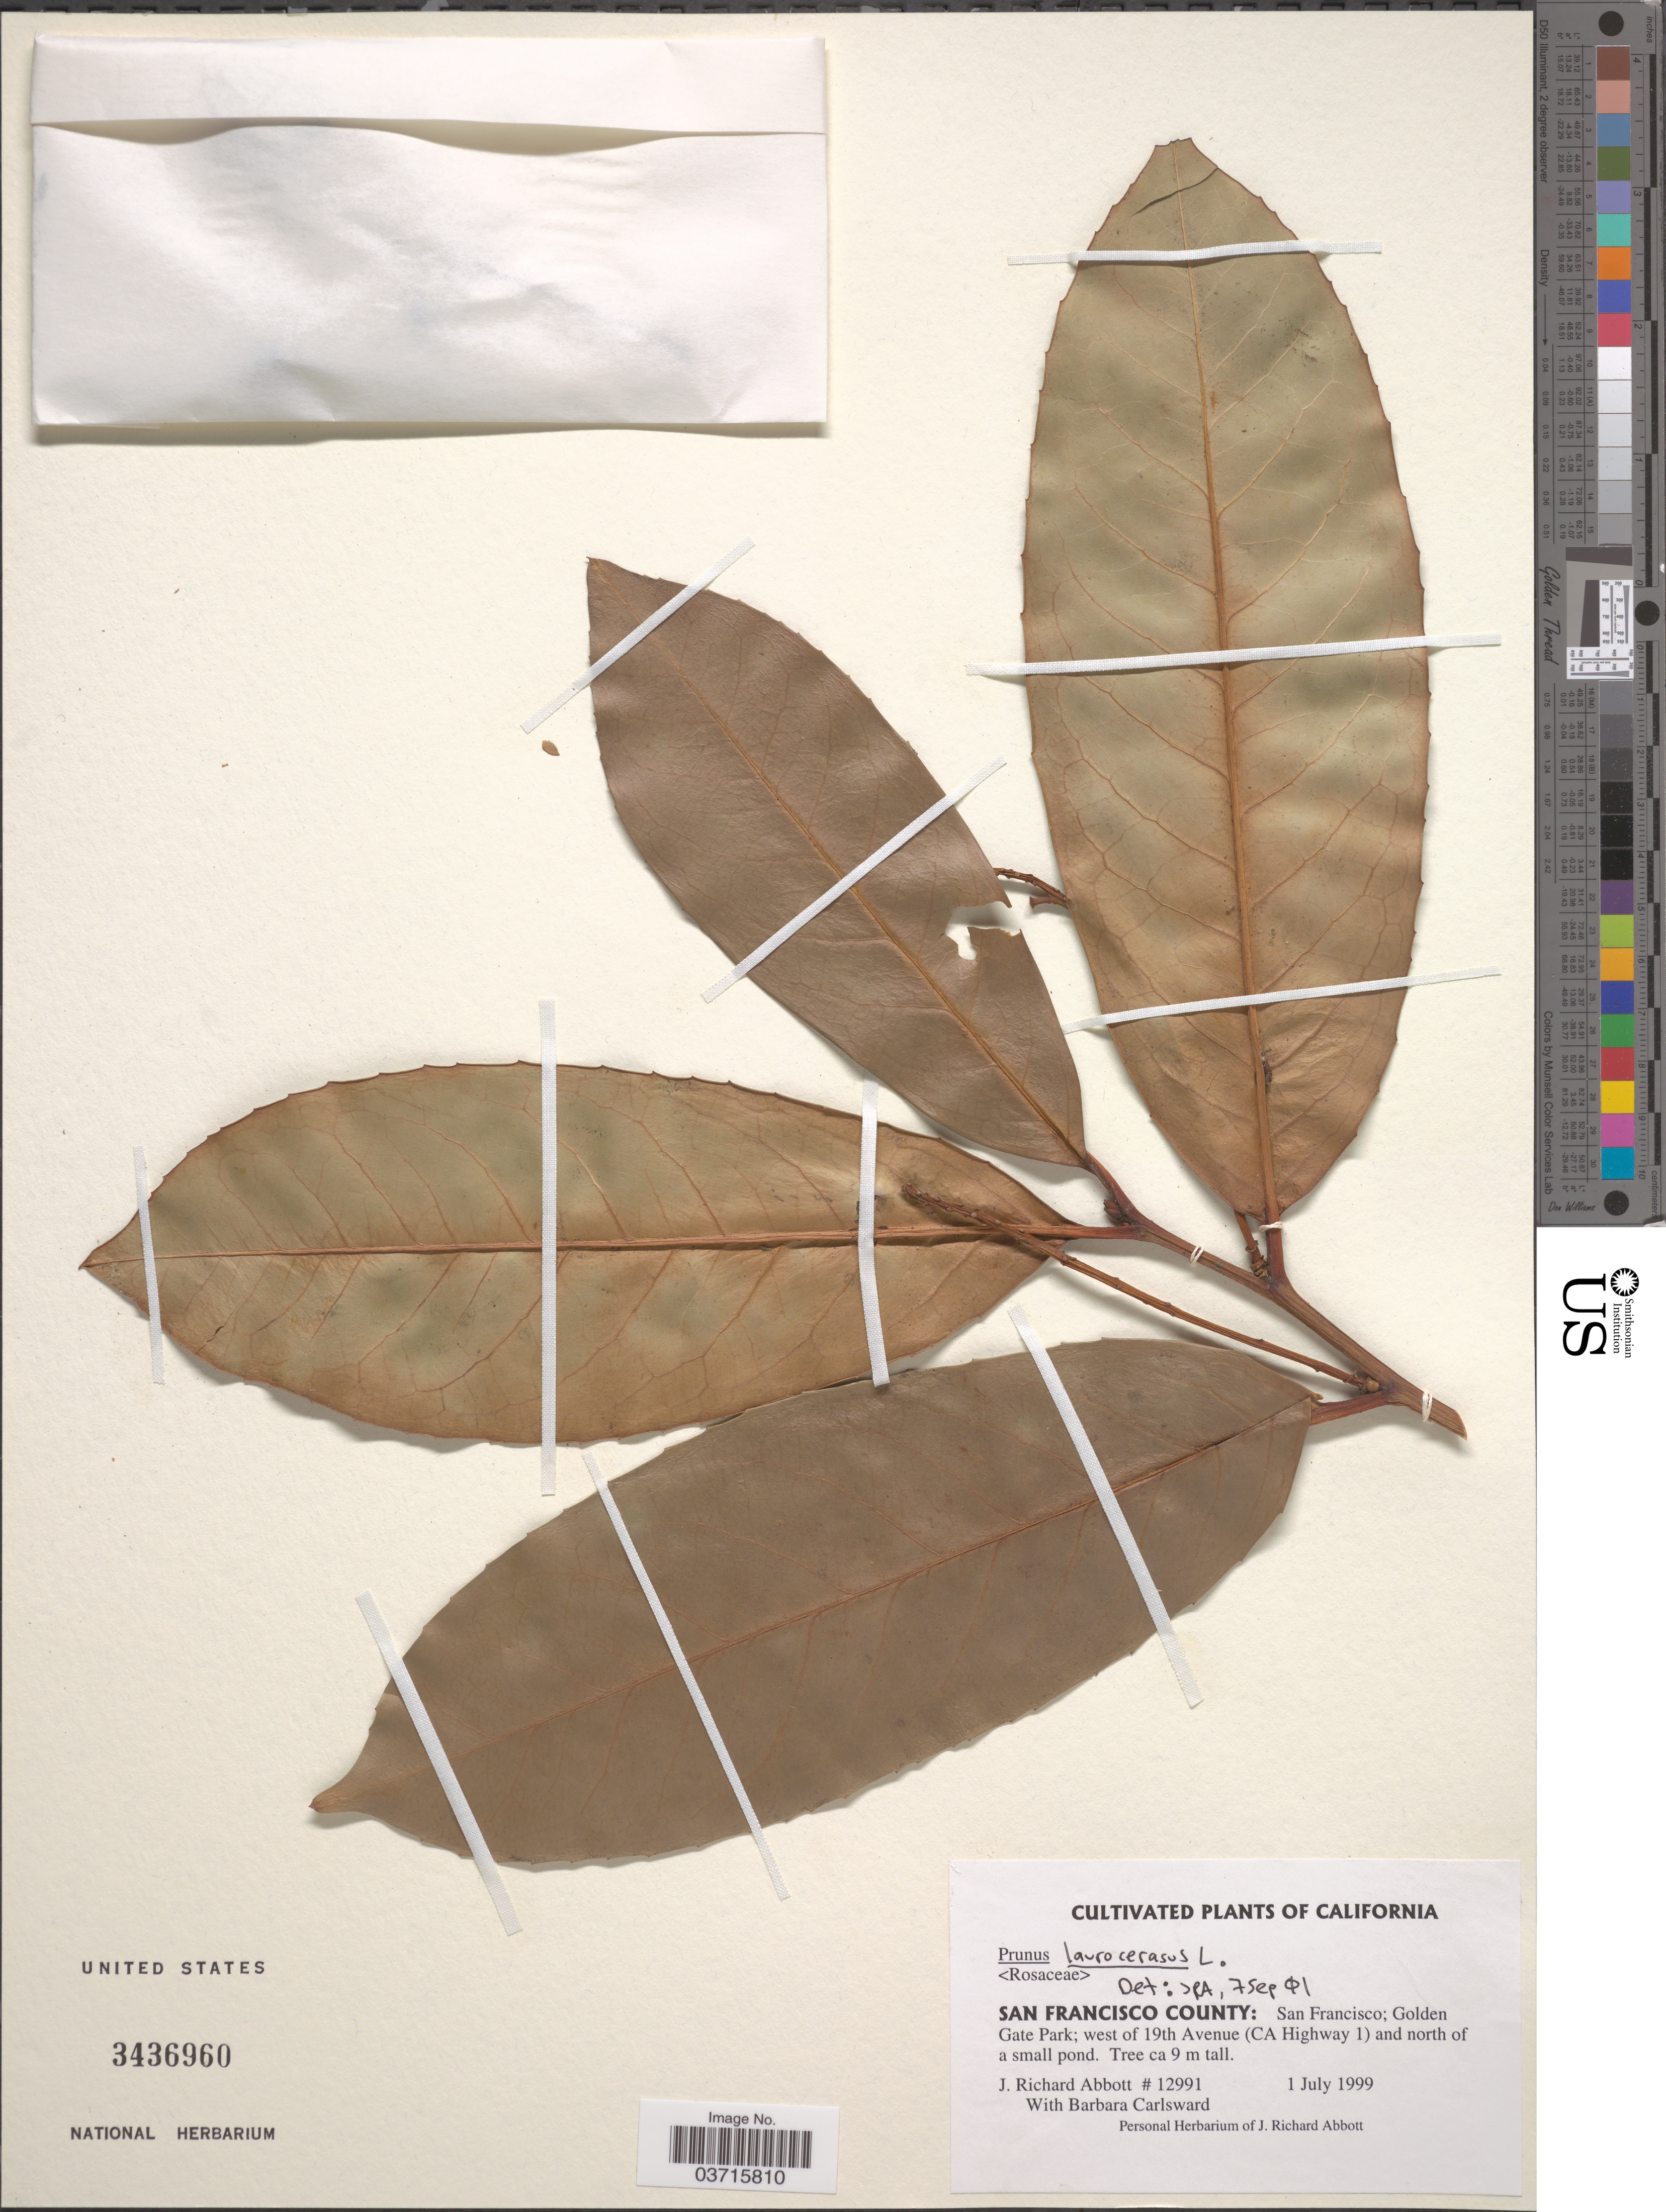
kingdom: Plantae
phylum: Tracheophyta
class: Magnoliopsida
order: Rosales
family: Rosaceae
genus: Prunus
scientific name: Prunus laurocerasus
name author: L.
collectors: J. R. Abbott & B. Carlsward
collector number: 12991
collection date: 1999-07-01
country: United States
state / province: California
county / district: San Francisco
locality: San Francisco County: San Francisco; Golden Gate Park; west of 19th Avenue (CA Highway 1) and north of a small pond.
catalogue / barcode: US 3436960